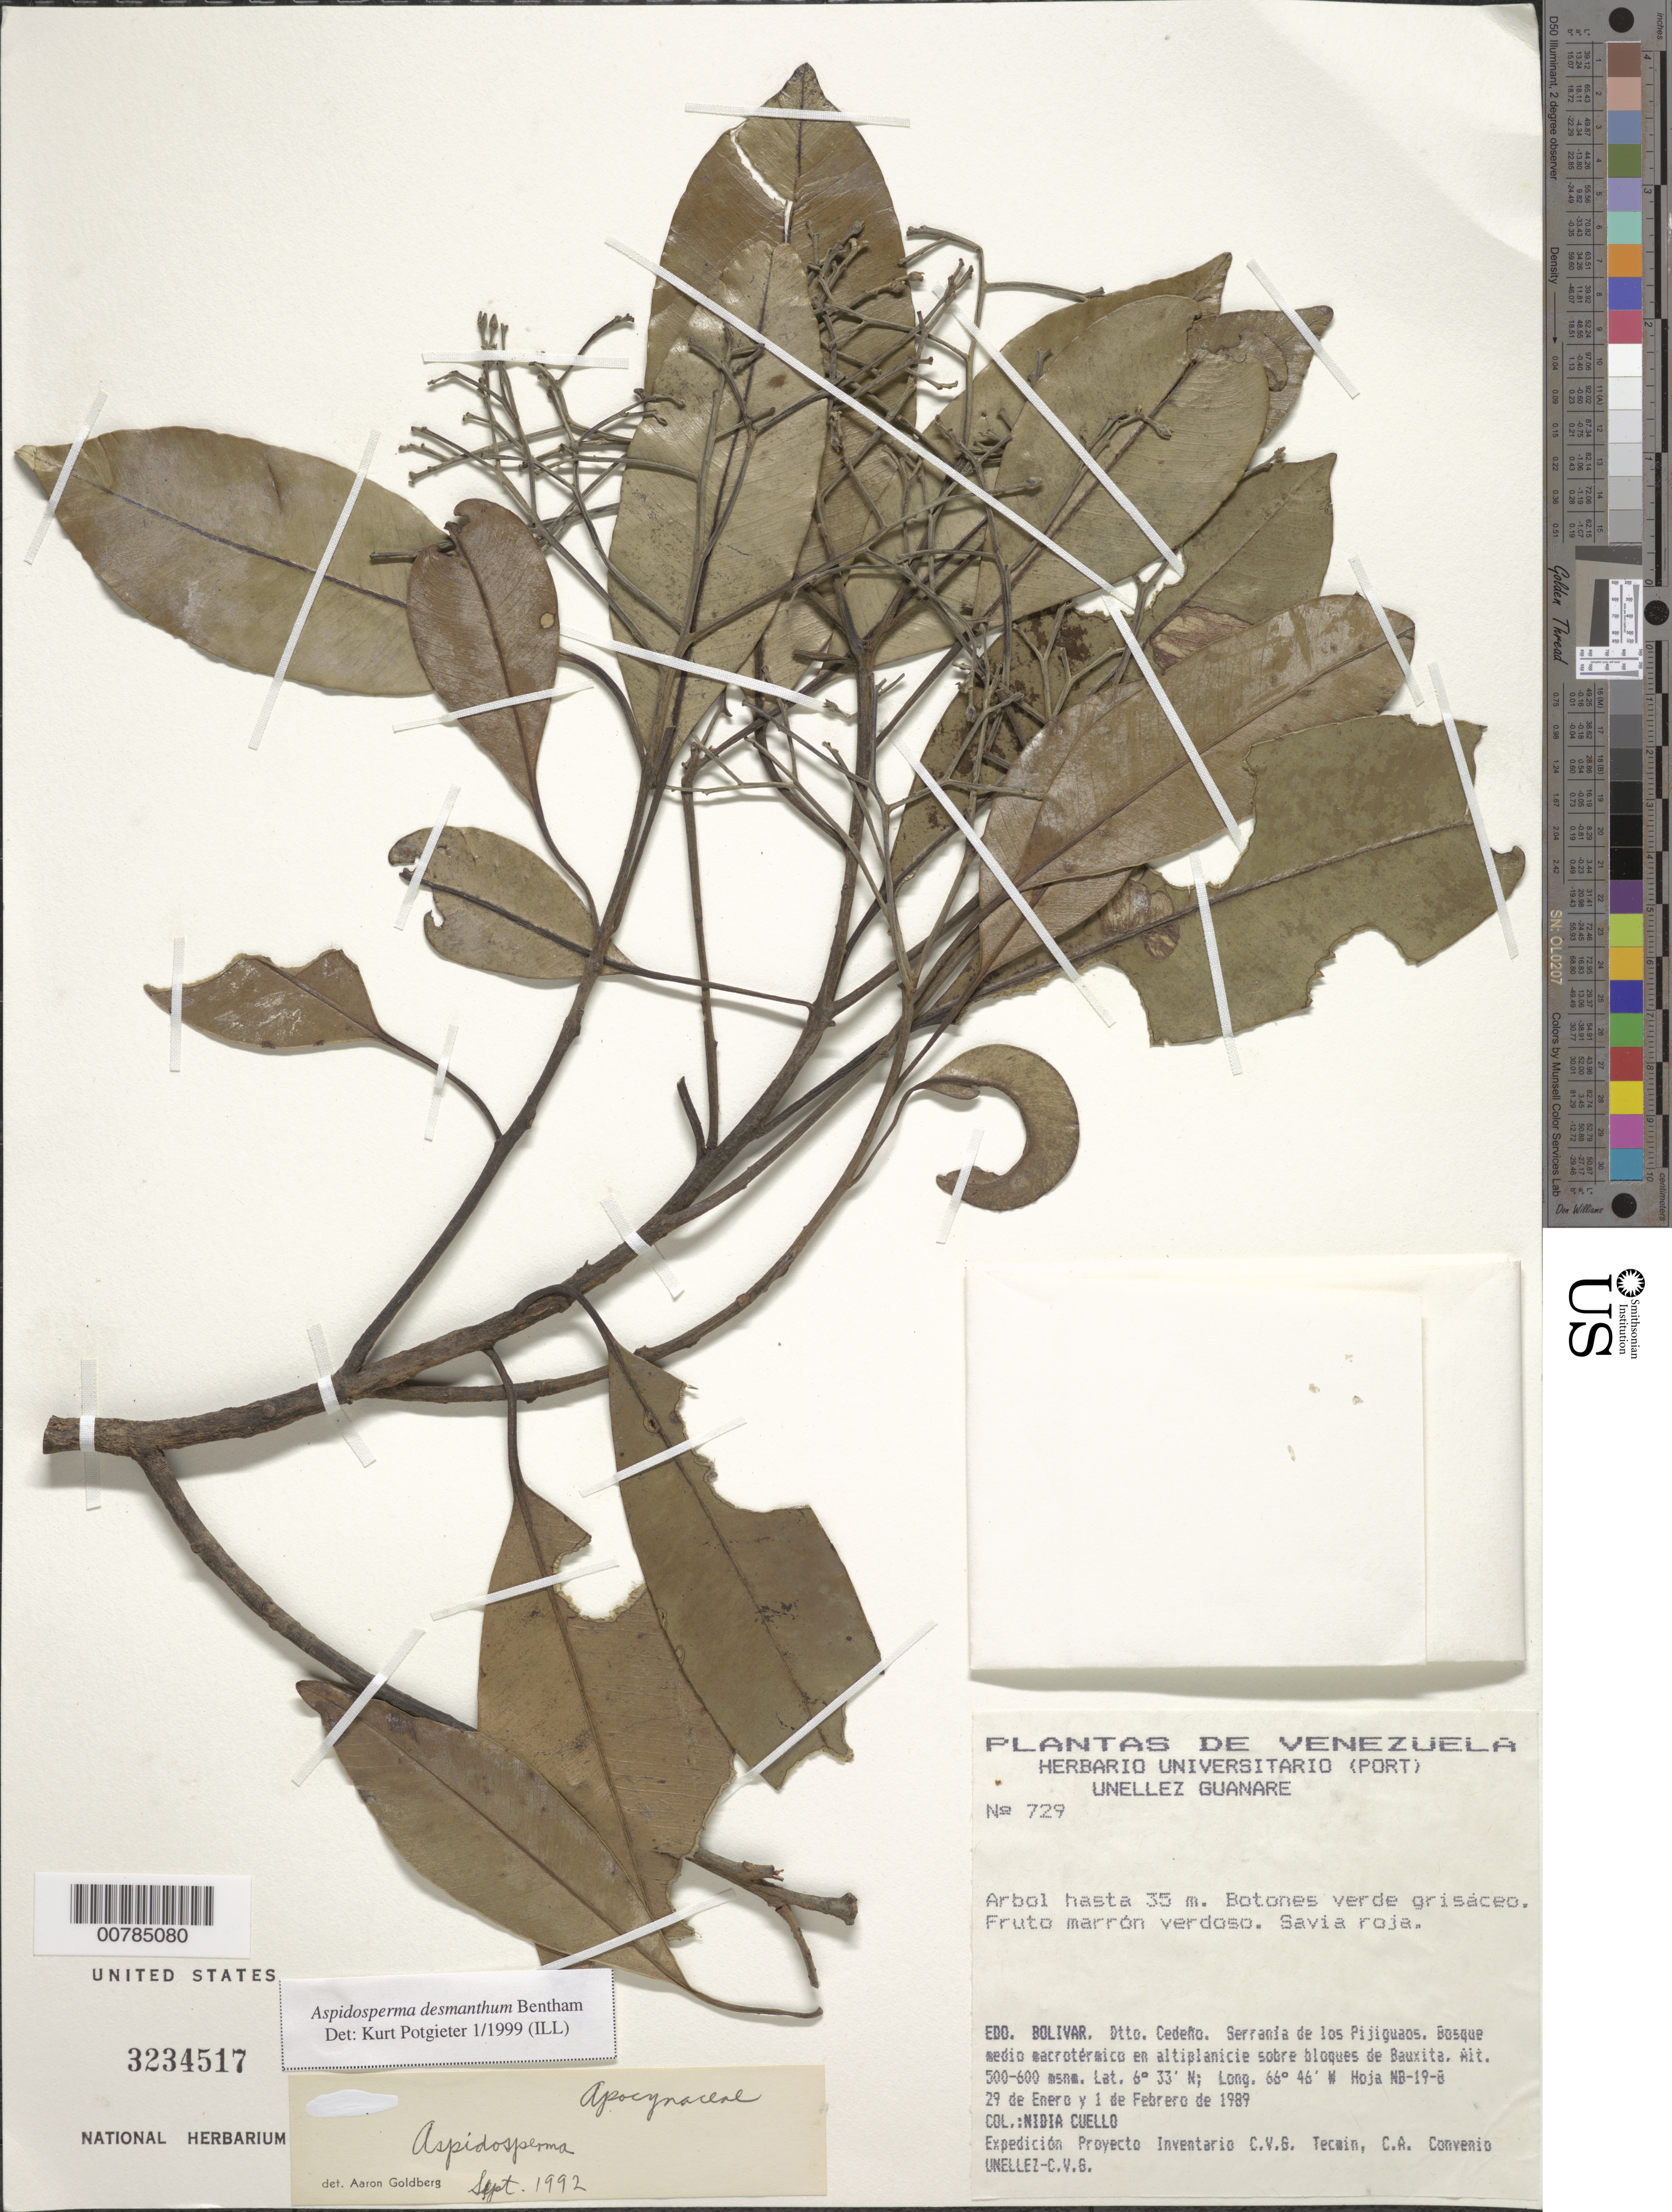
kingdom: Plantae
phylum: Tracheophyta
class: Magnoliopsida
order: Gentianales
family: Apocynaceae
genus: Aspidosperma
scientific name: Aspidosperma desmanthum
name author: Benth. ex Müll. Arg.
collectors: N. L. Cuello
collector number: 729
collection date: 1989-01-29/1989-02-01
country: Venezuela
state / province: Bolívar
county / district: Cedeño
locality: Serranía de los Pijiguaos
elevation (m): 500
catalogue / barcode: US 3234517